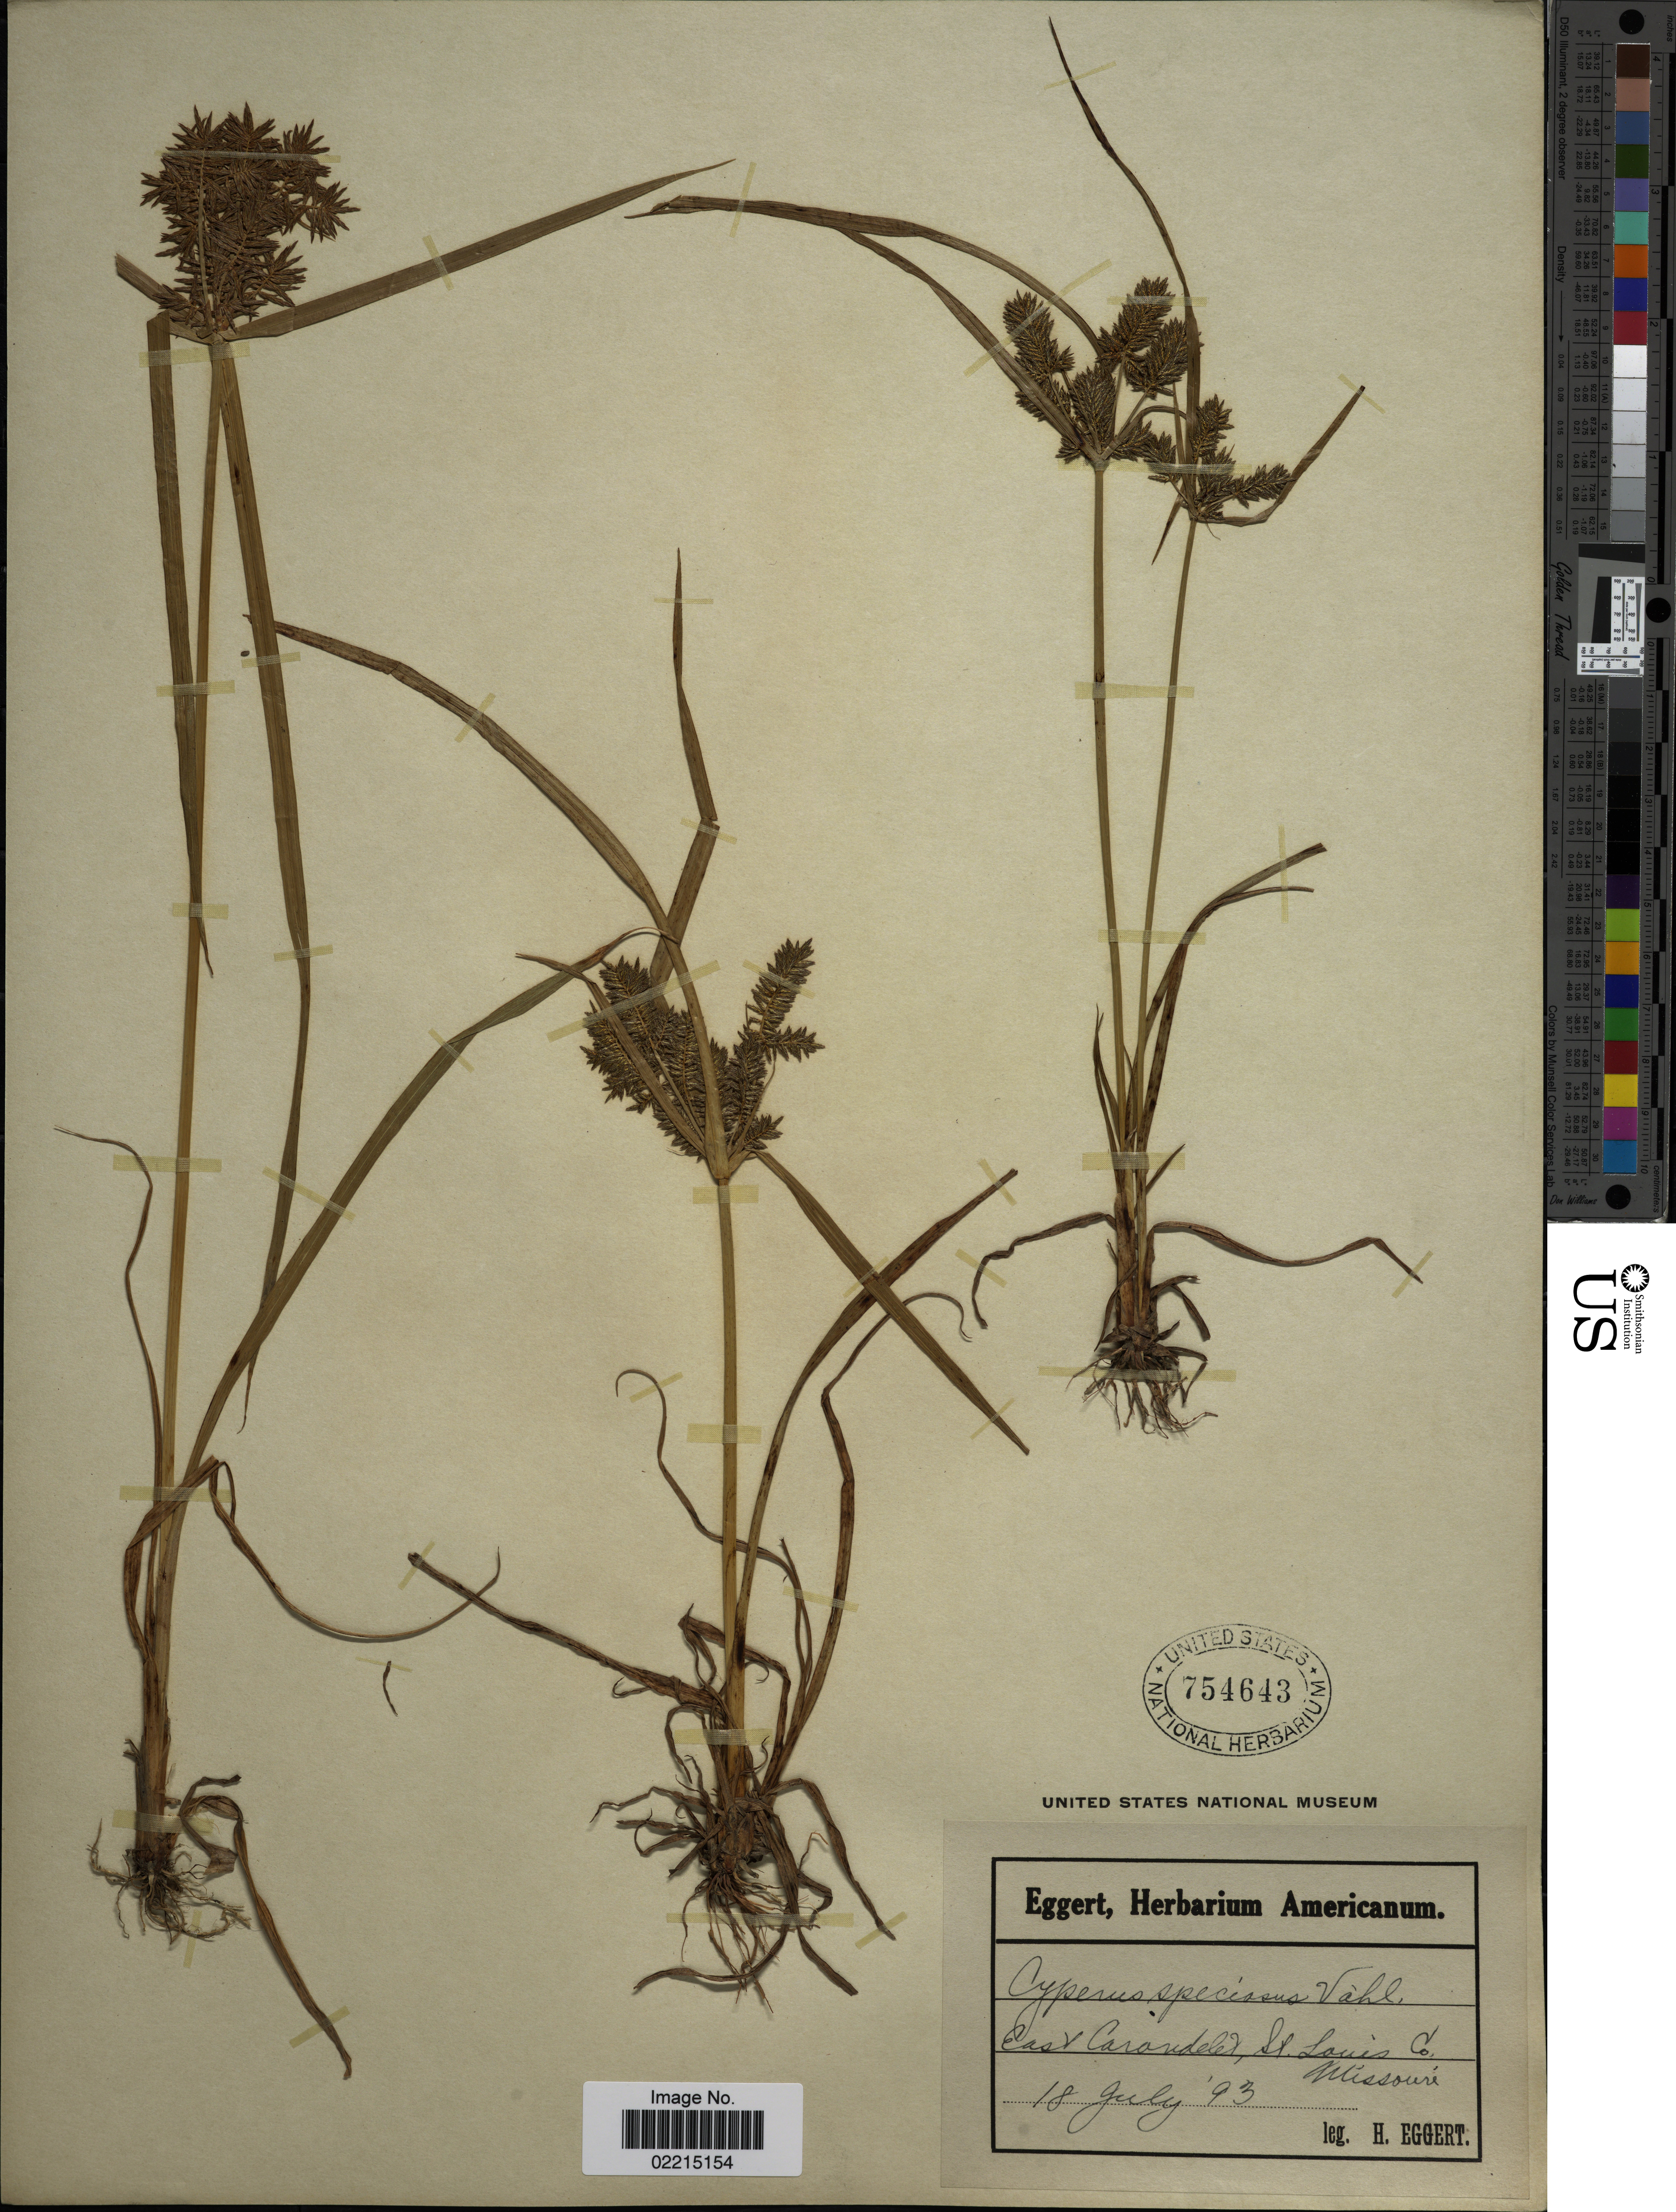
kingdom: Plantae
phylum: Tracheophyta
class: Liliopsida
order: Poales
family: Cyperaceae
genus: Cyperus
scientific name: Cyperus erythrorhizos Muhl.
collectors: H. Eggert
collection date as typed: Transcribed d/m/y: 18/7/93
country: United States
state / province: Missouri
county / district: St. Louis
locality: East Carondelet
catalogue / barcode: US 754643